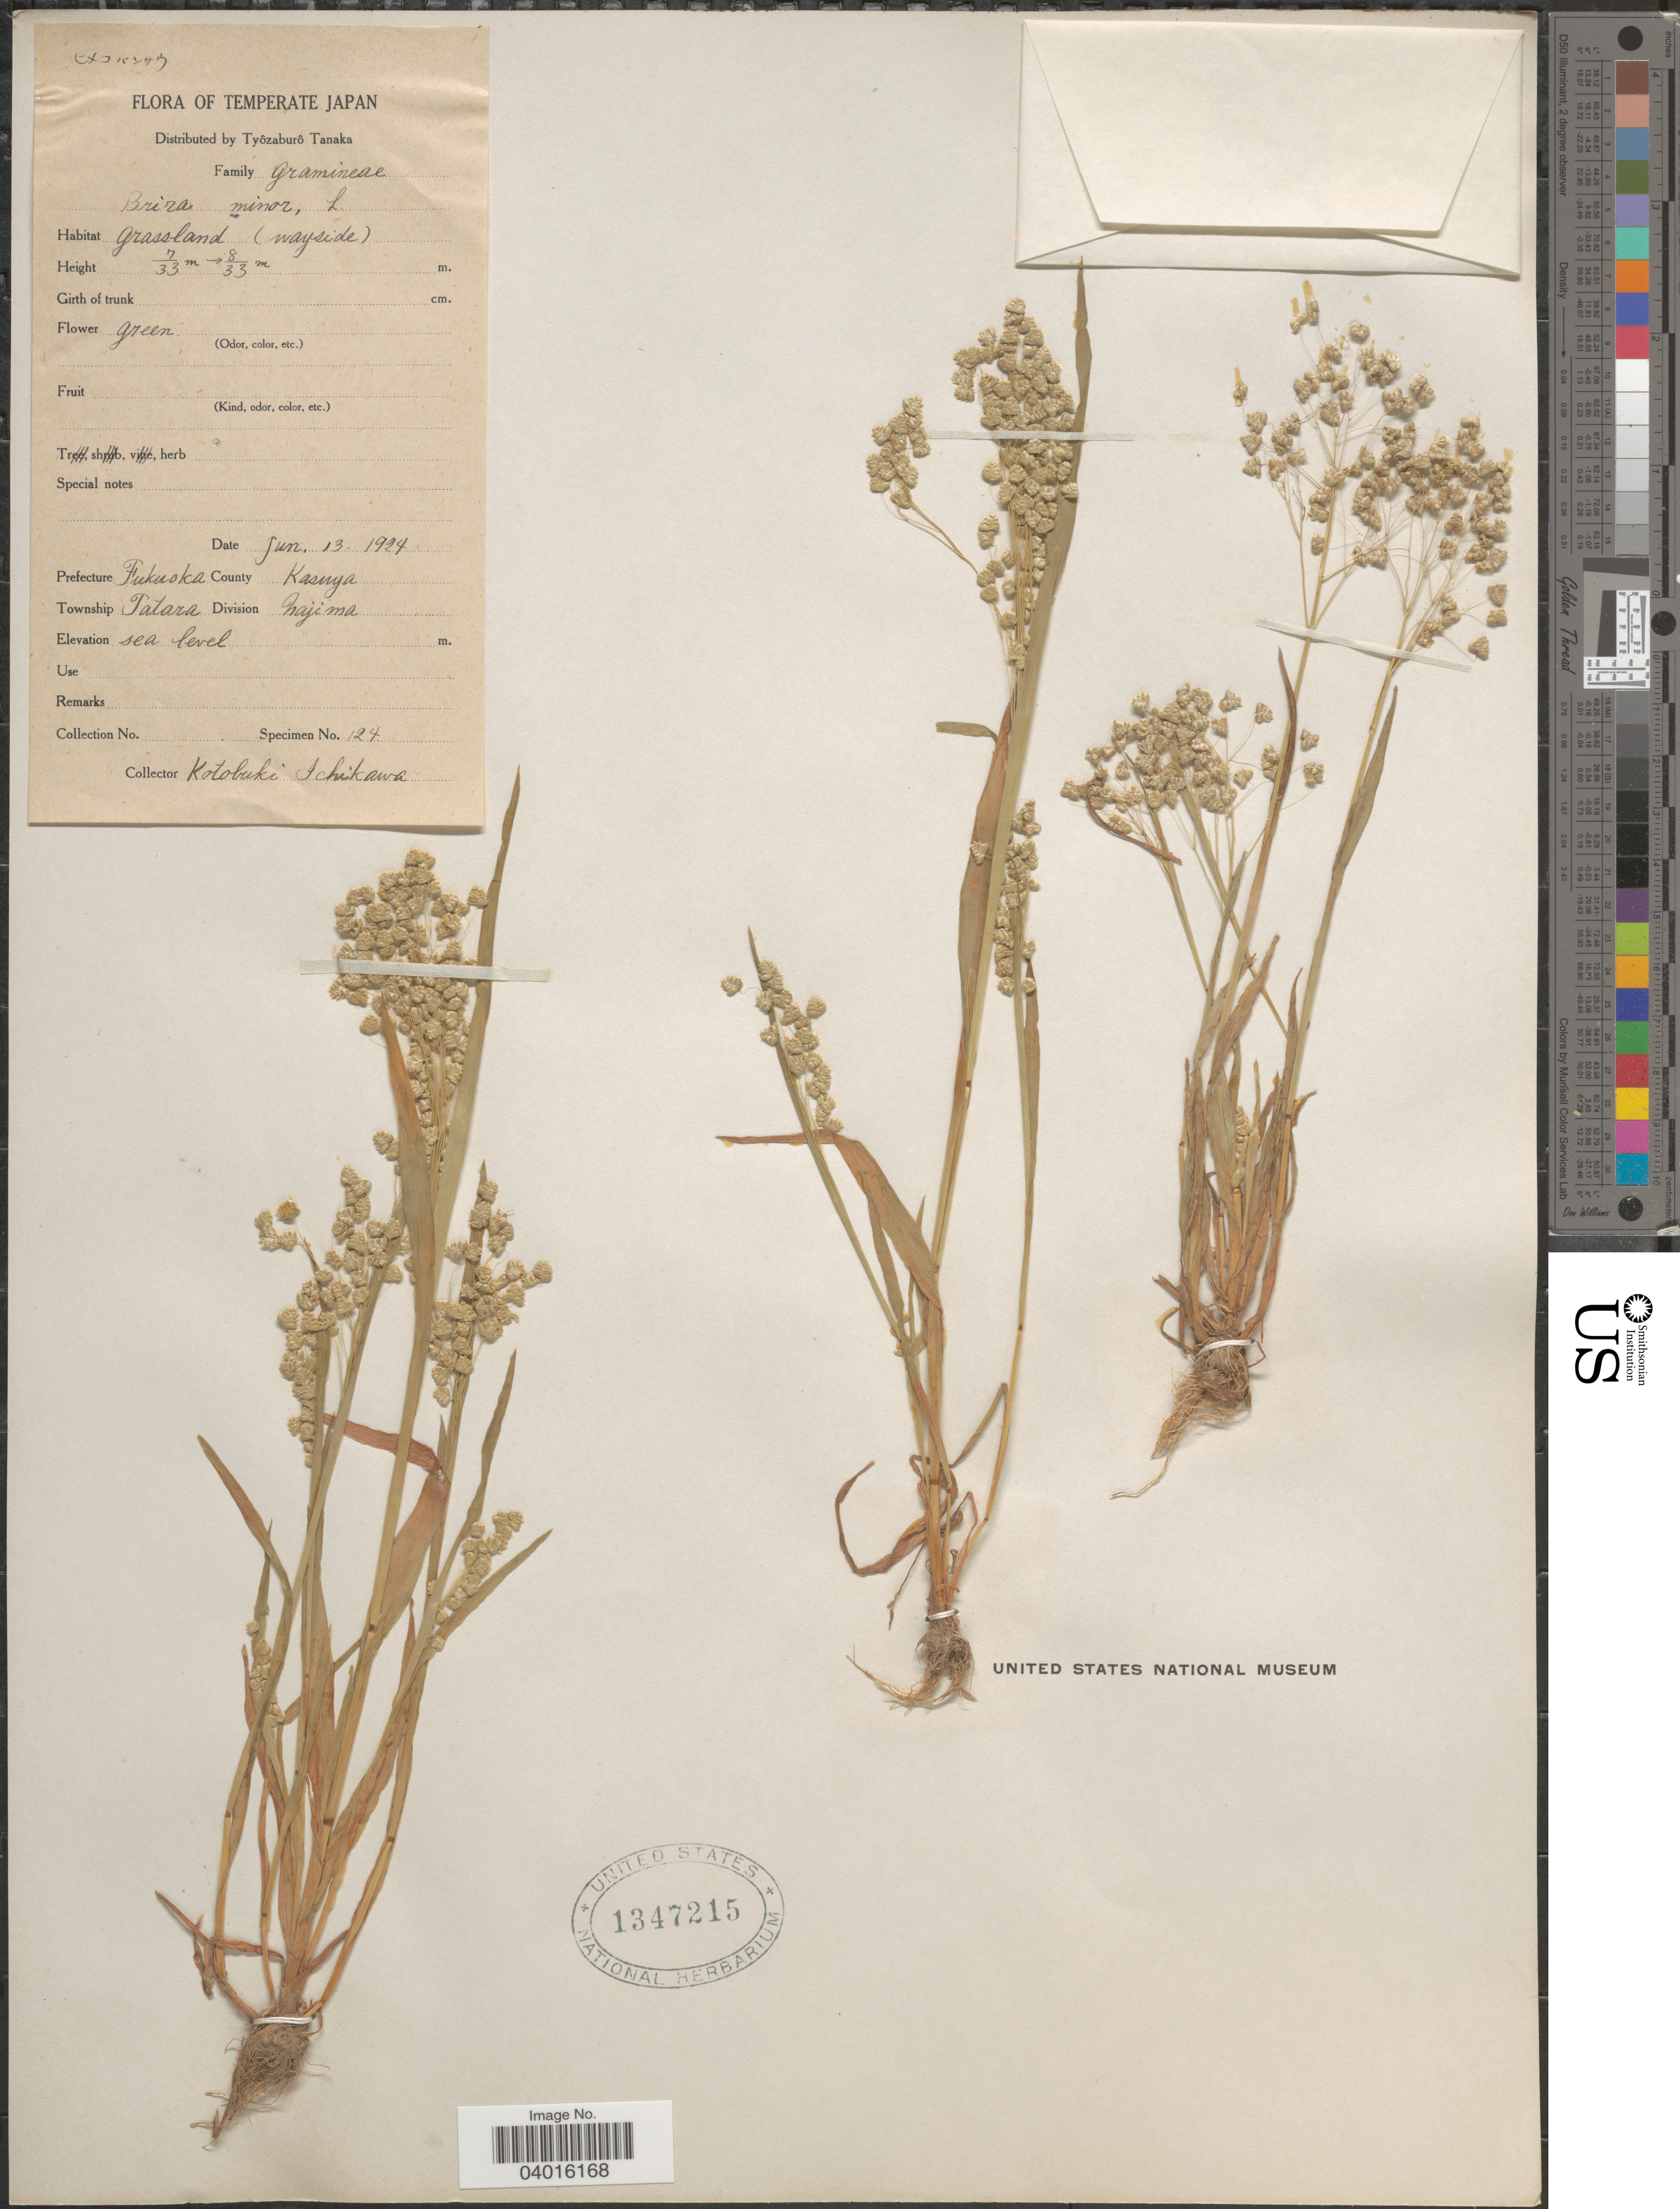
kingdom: Plantae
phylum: Tracheophyta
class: Liliopsida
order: Poales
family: Poaceae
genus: Briza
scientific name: Briza minor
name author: L.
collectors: K. Schikawa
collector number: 124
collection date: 1924-06-13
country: Japan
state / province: Hukuoka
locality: Temperate Japan. Prefecture Fukuoka. County Kasuya. Township Tatara. Division Najima.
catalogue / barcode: US 1347215